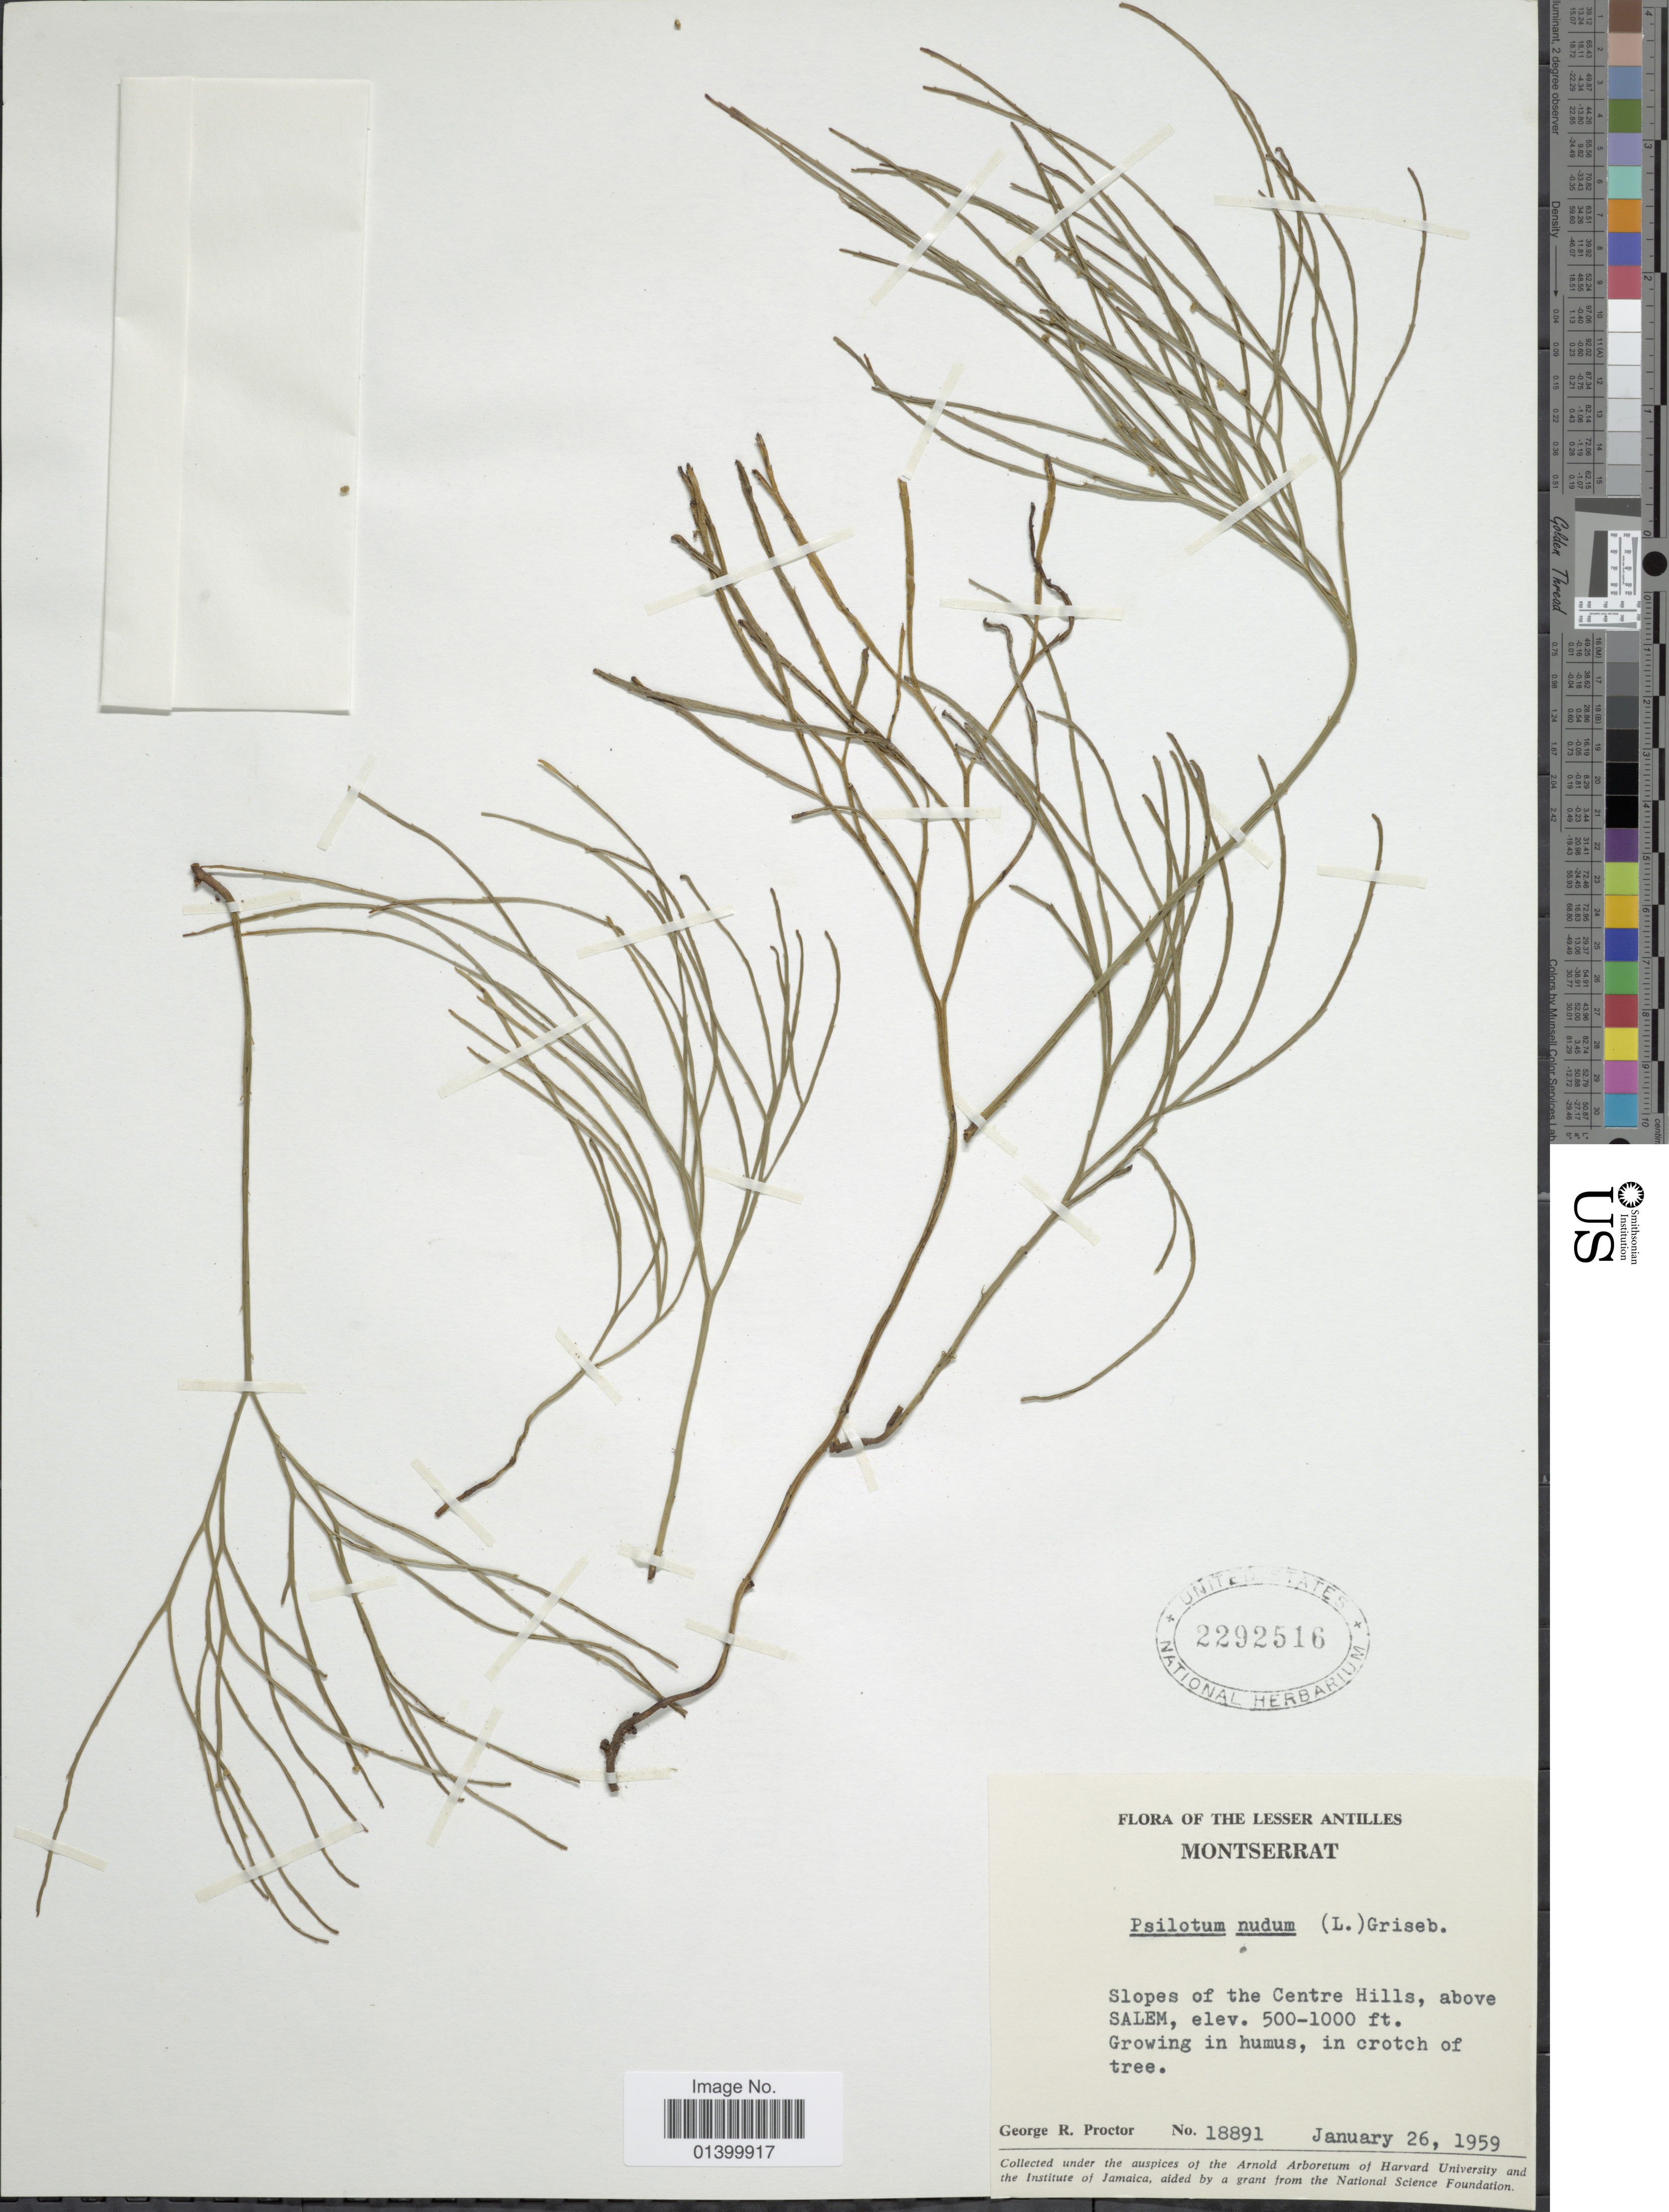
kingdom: Plantae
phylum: Tracheophyta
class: Polypodiopsida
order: Psilotales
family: Psilotaceae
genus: Psilotum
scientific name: Psilotum nudum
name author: (L.) P. Beauv.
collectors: G. R. Proctor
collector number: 18891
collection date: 1959-01-26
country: Indonesia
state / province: Nusa Tenggara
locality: Lesser Antilles. Montserrat. Slopes of the Centre Hills, above Salem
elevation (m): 152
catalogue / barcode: US 2292516